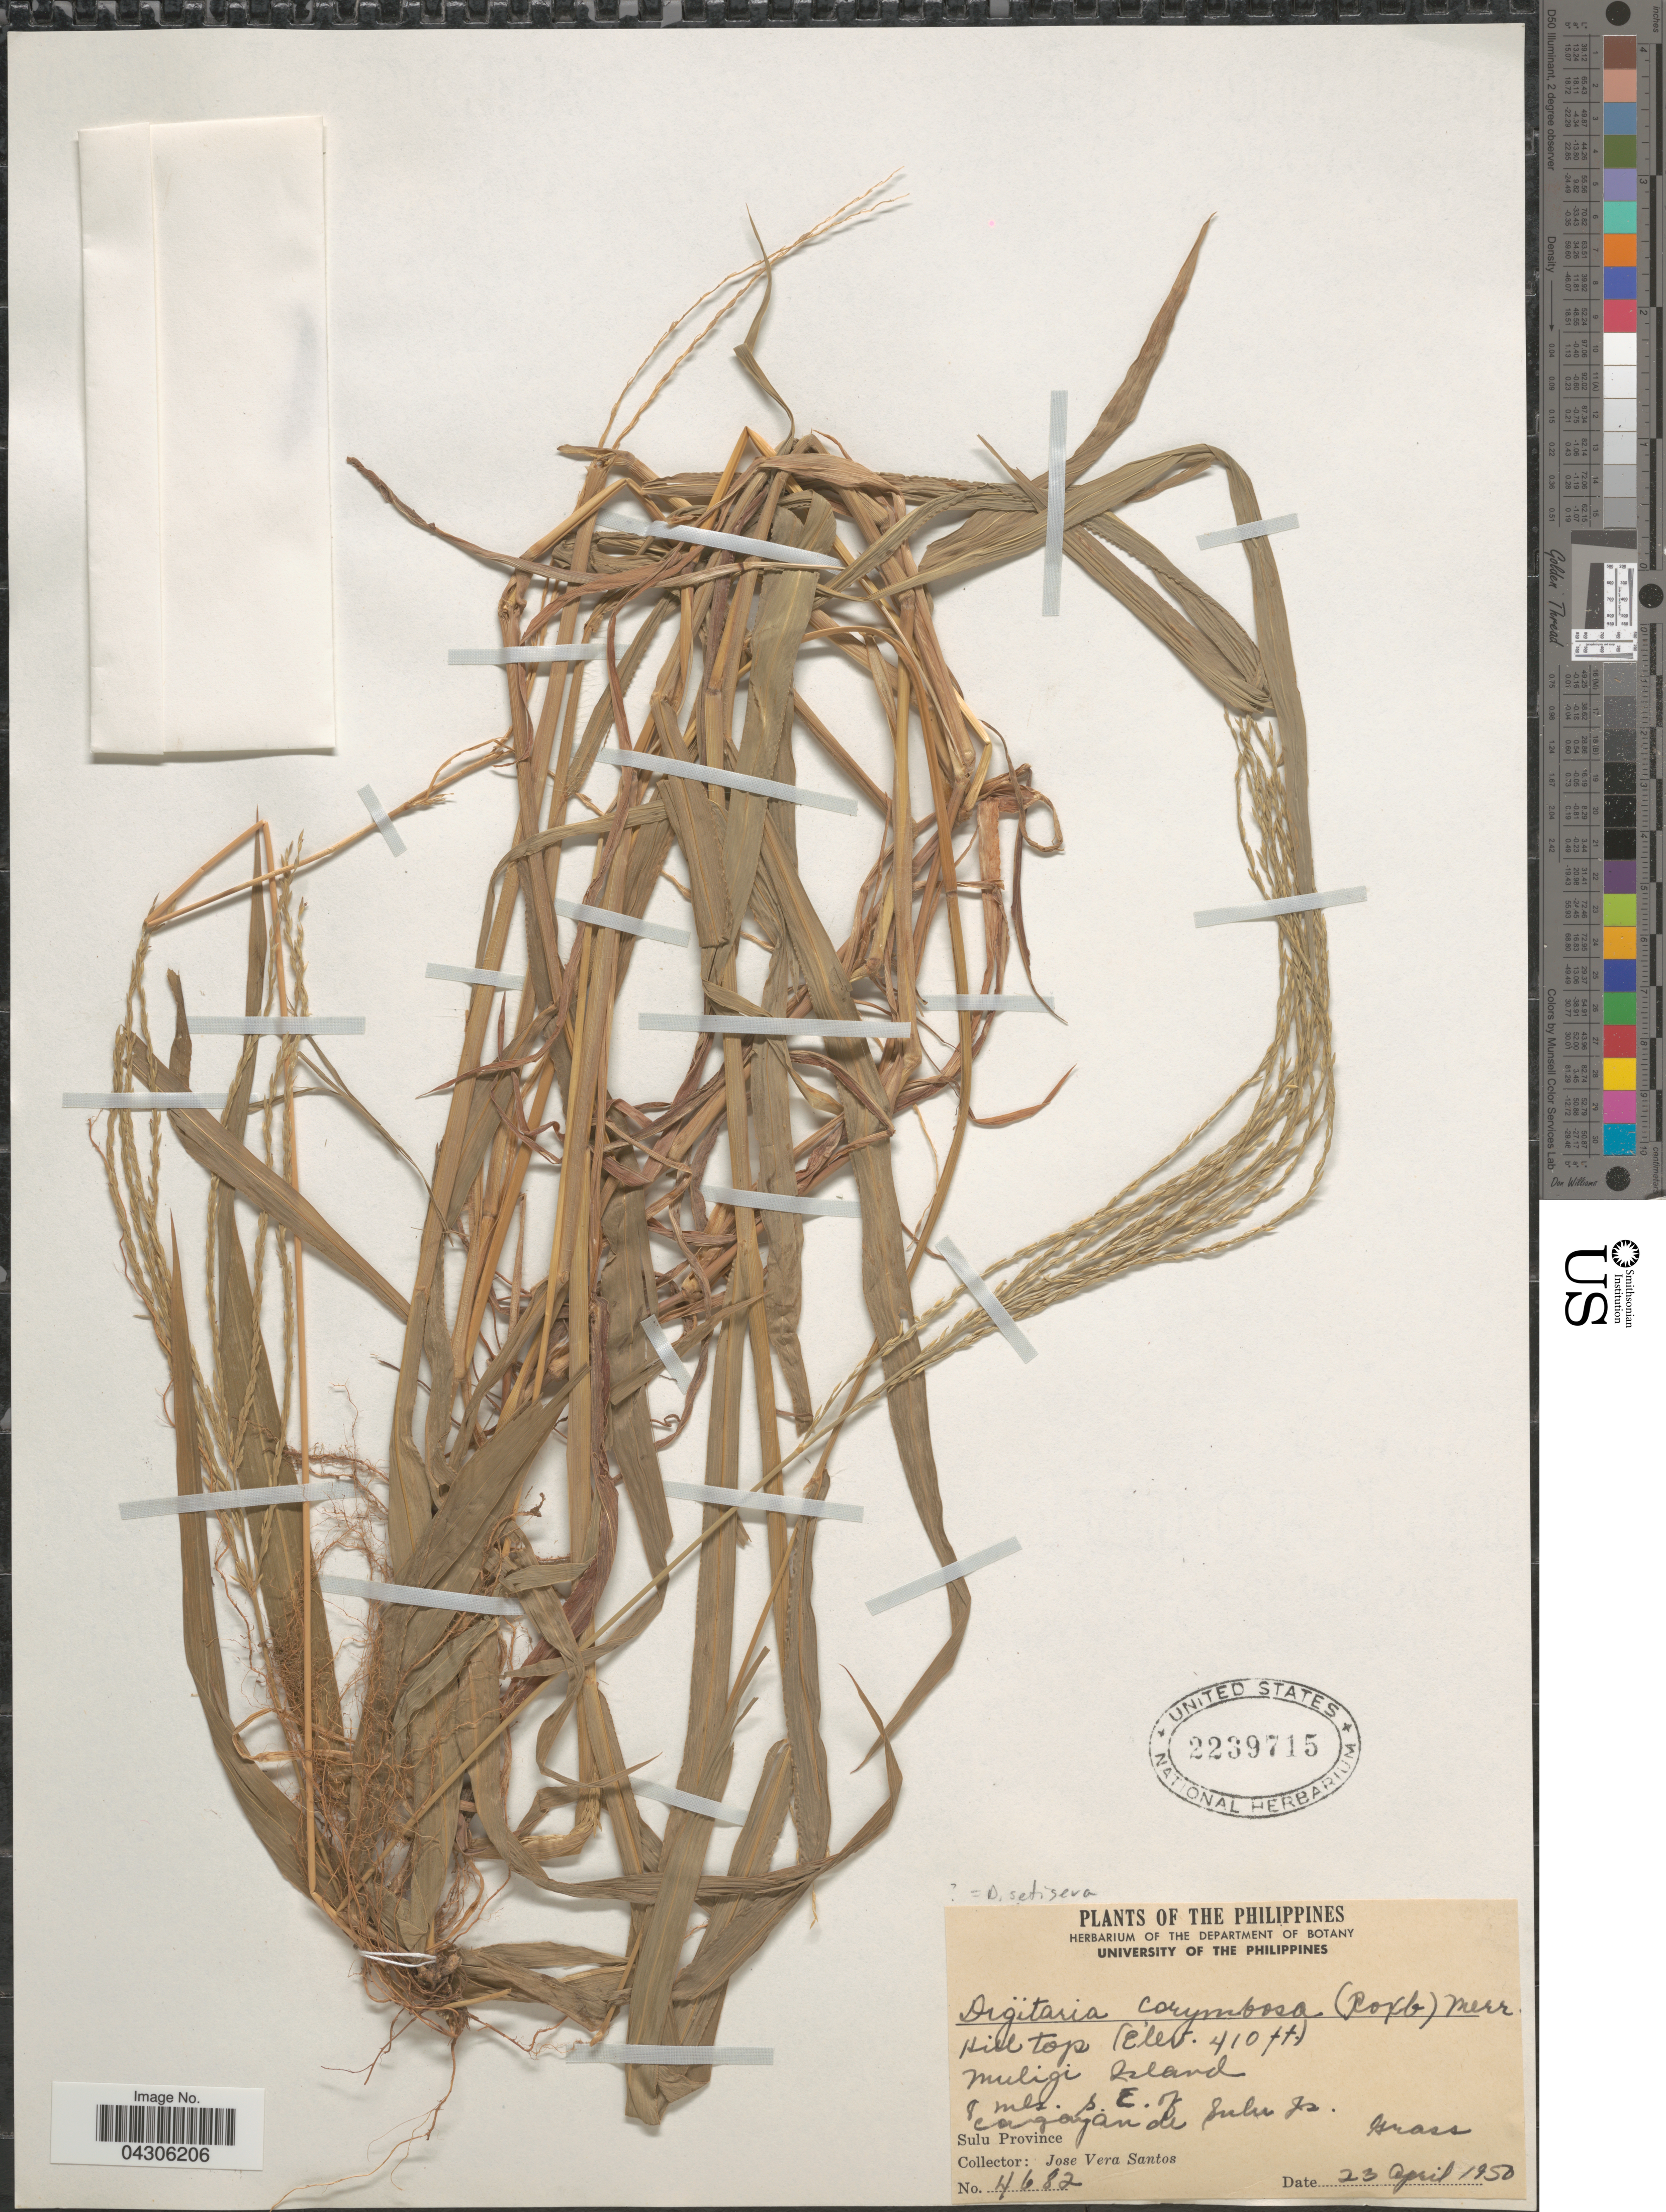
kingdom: Plantae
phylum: Tracheophyta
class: Liliopsida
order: Poales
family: Poaceae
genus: Digitaria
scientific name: Digitaria setigera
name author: Roth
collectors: J. Vera Santos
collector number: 4682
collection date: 1950-04-23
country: Philippines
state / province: Muslim Mindanao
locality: Hill top. Muligi Island. 8 mls. S.E. of Cagayan de Sulu Is. Sulu Province.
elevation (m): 125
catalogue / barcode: US 2239715